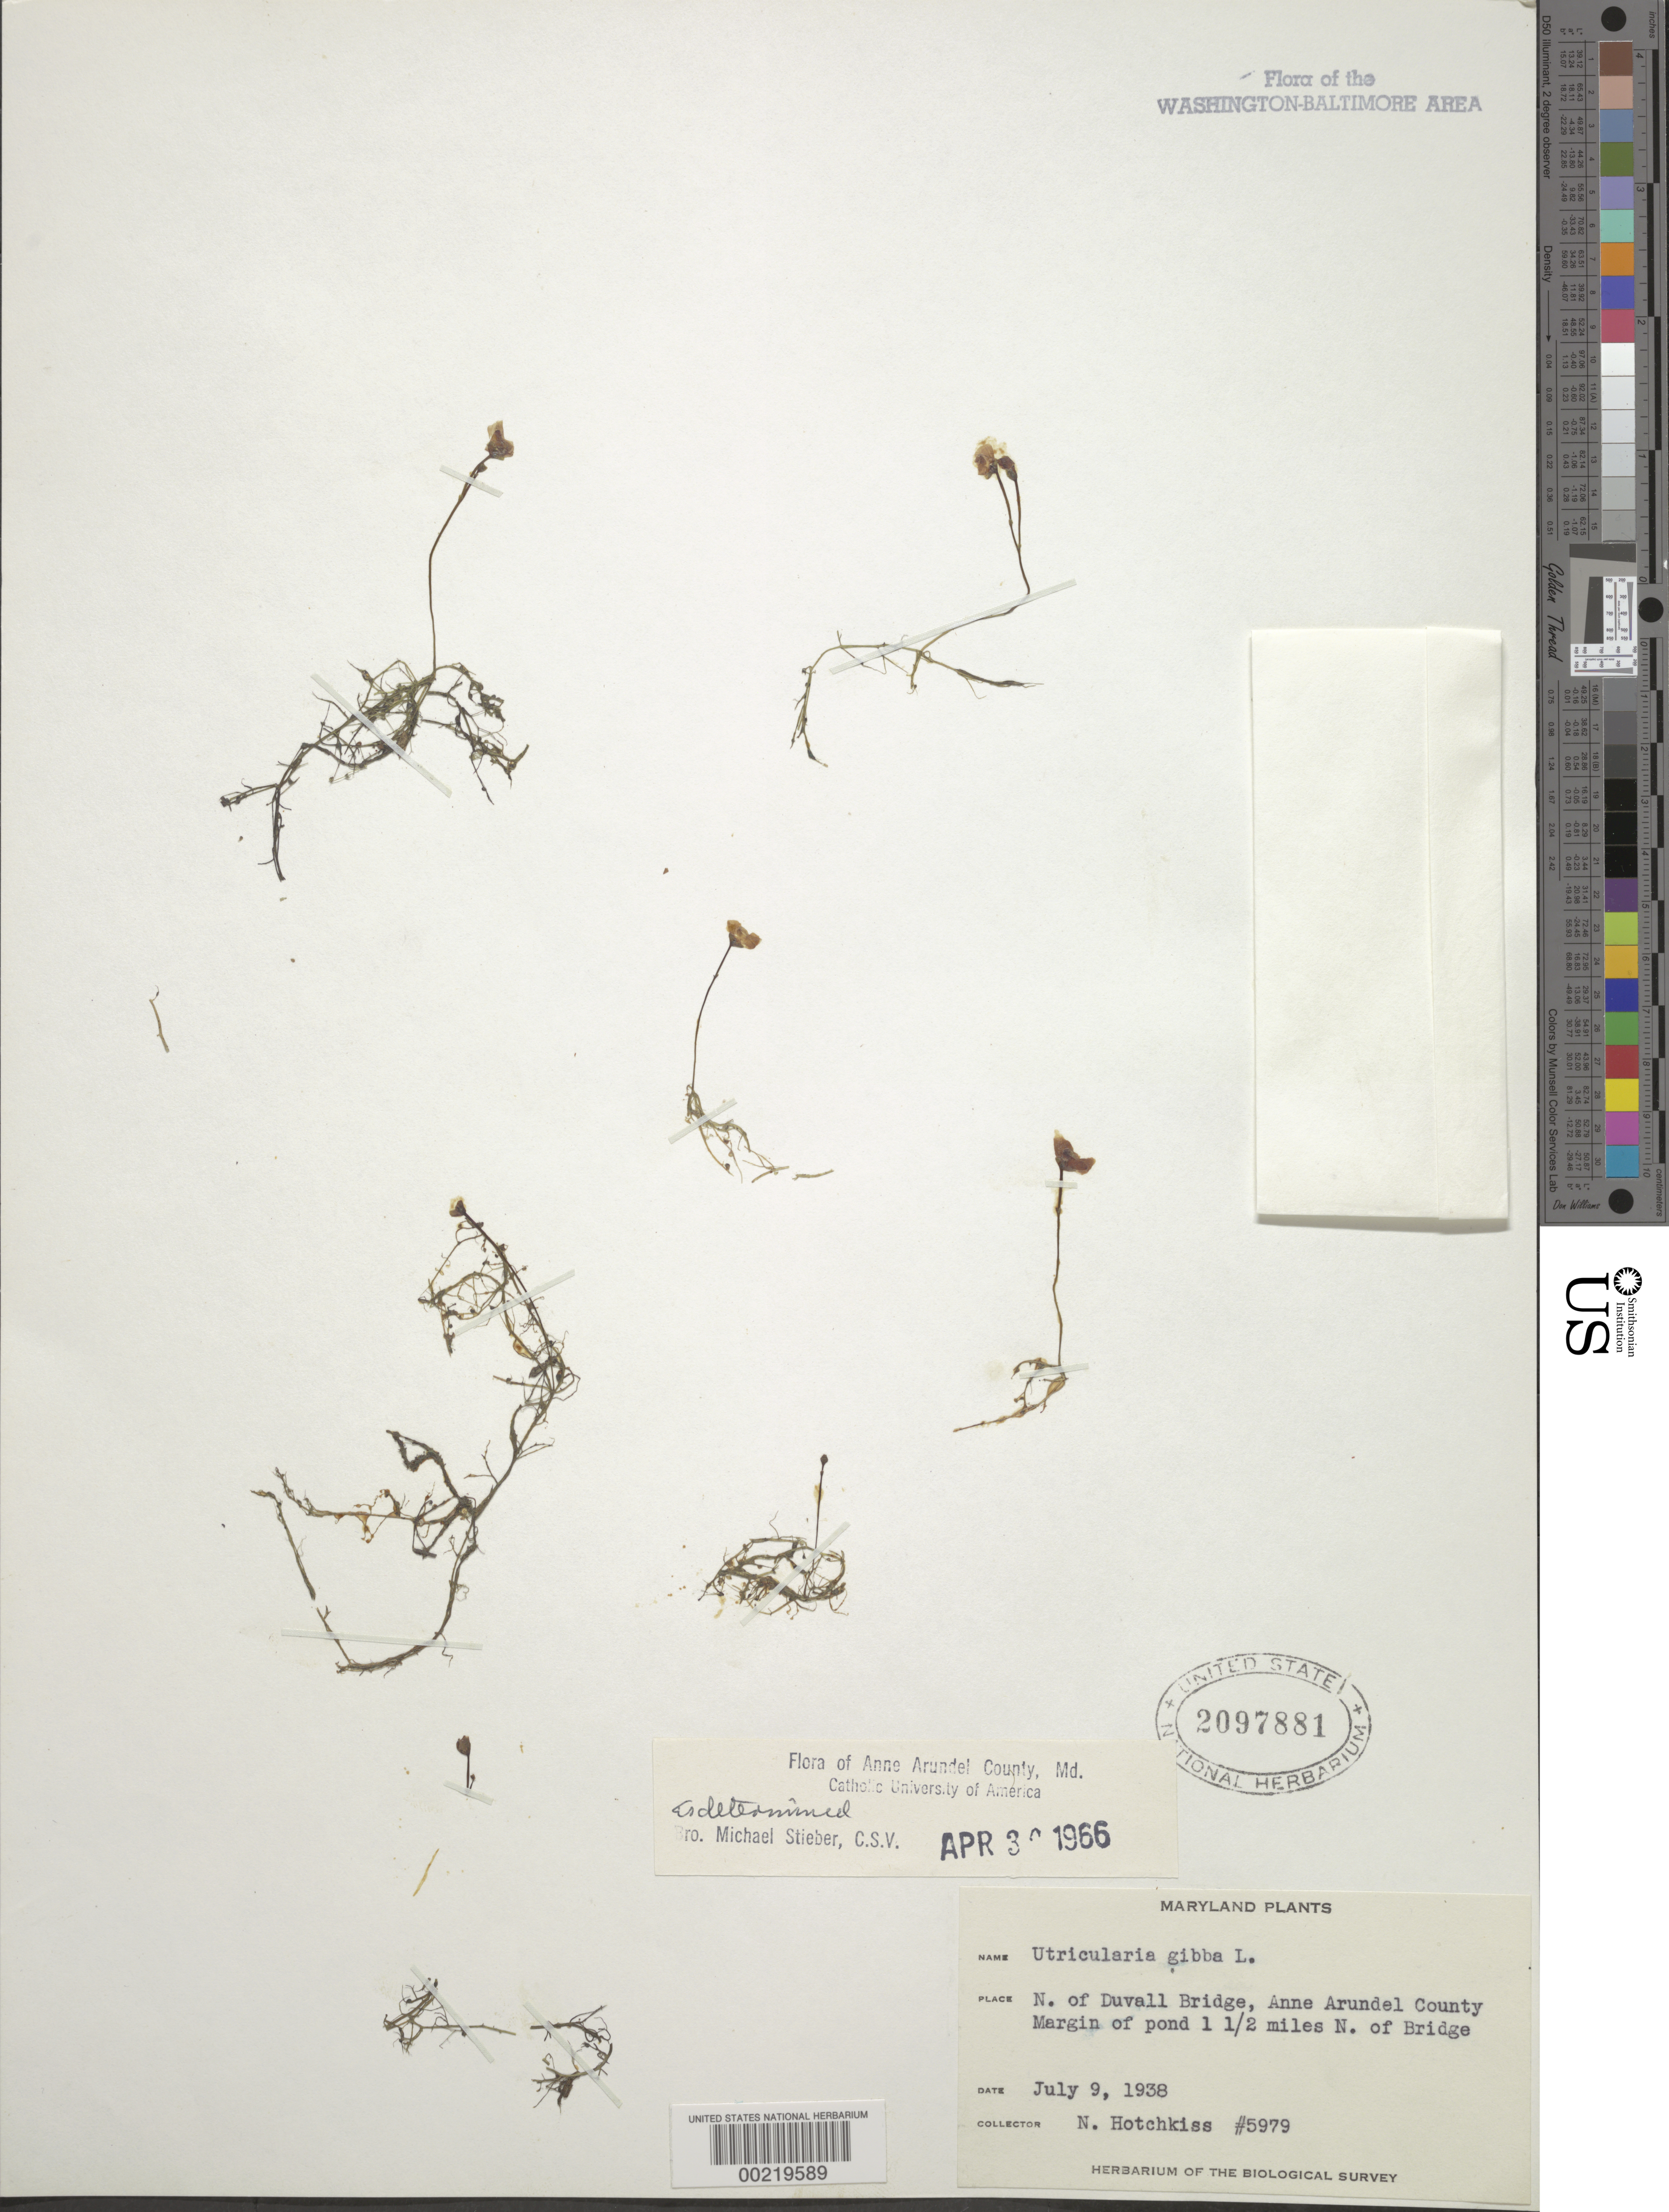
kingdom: Plantae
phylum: Tracheophyta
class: Magnoliopsida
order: Lamiales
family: Lentibulariaceae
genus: Utricularia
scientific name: Utricularia gibba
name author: L.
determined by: Stieber, Bro. M.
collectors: N. Hotchkiss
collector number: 5979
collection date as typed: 09 Jul 1938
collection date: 1938-07-09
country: United States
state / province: Maryland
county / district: Anne Arundel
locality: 1.5 mi. N of Duvall Bridge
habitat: Pond margin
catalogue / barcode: US 2097881